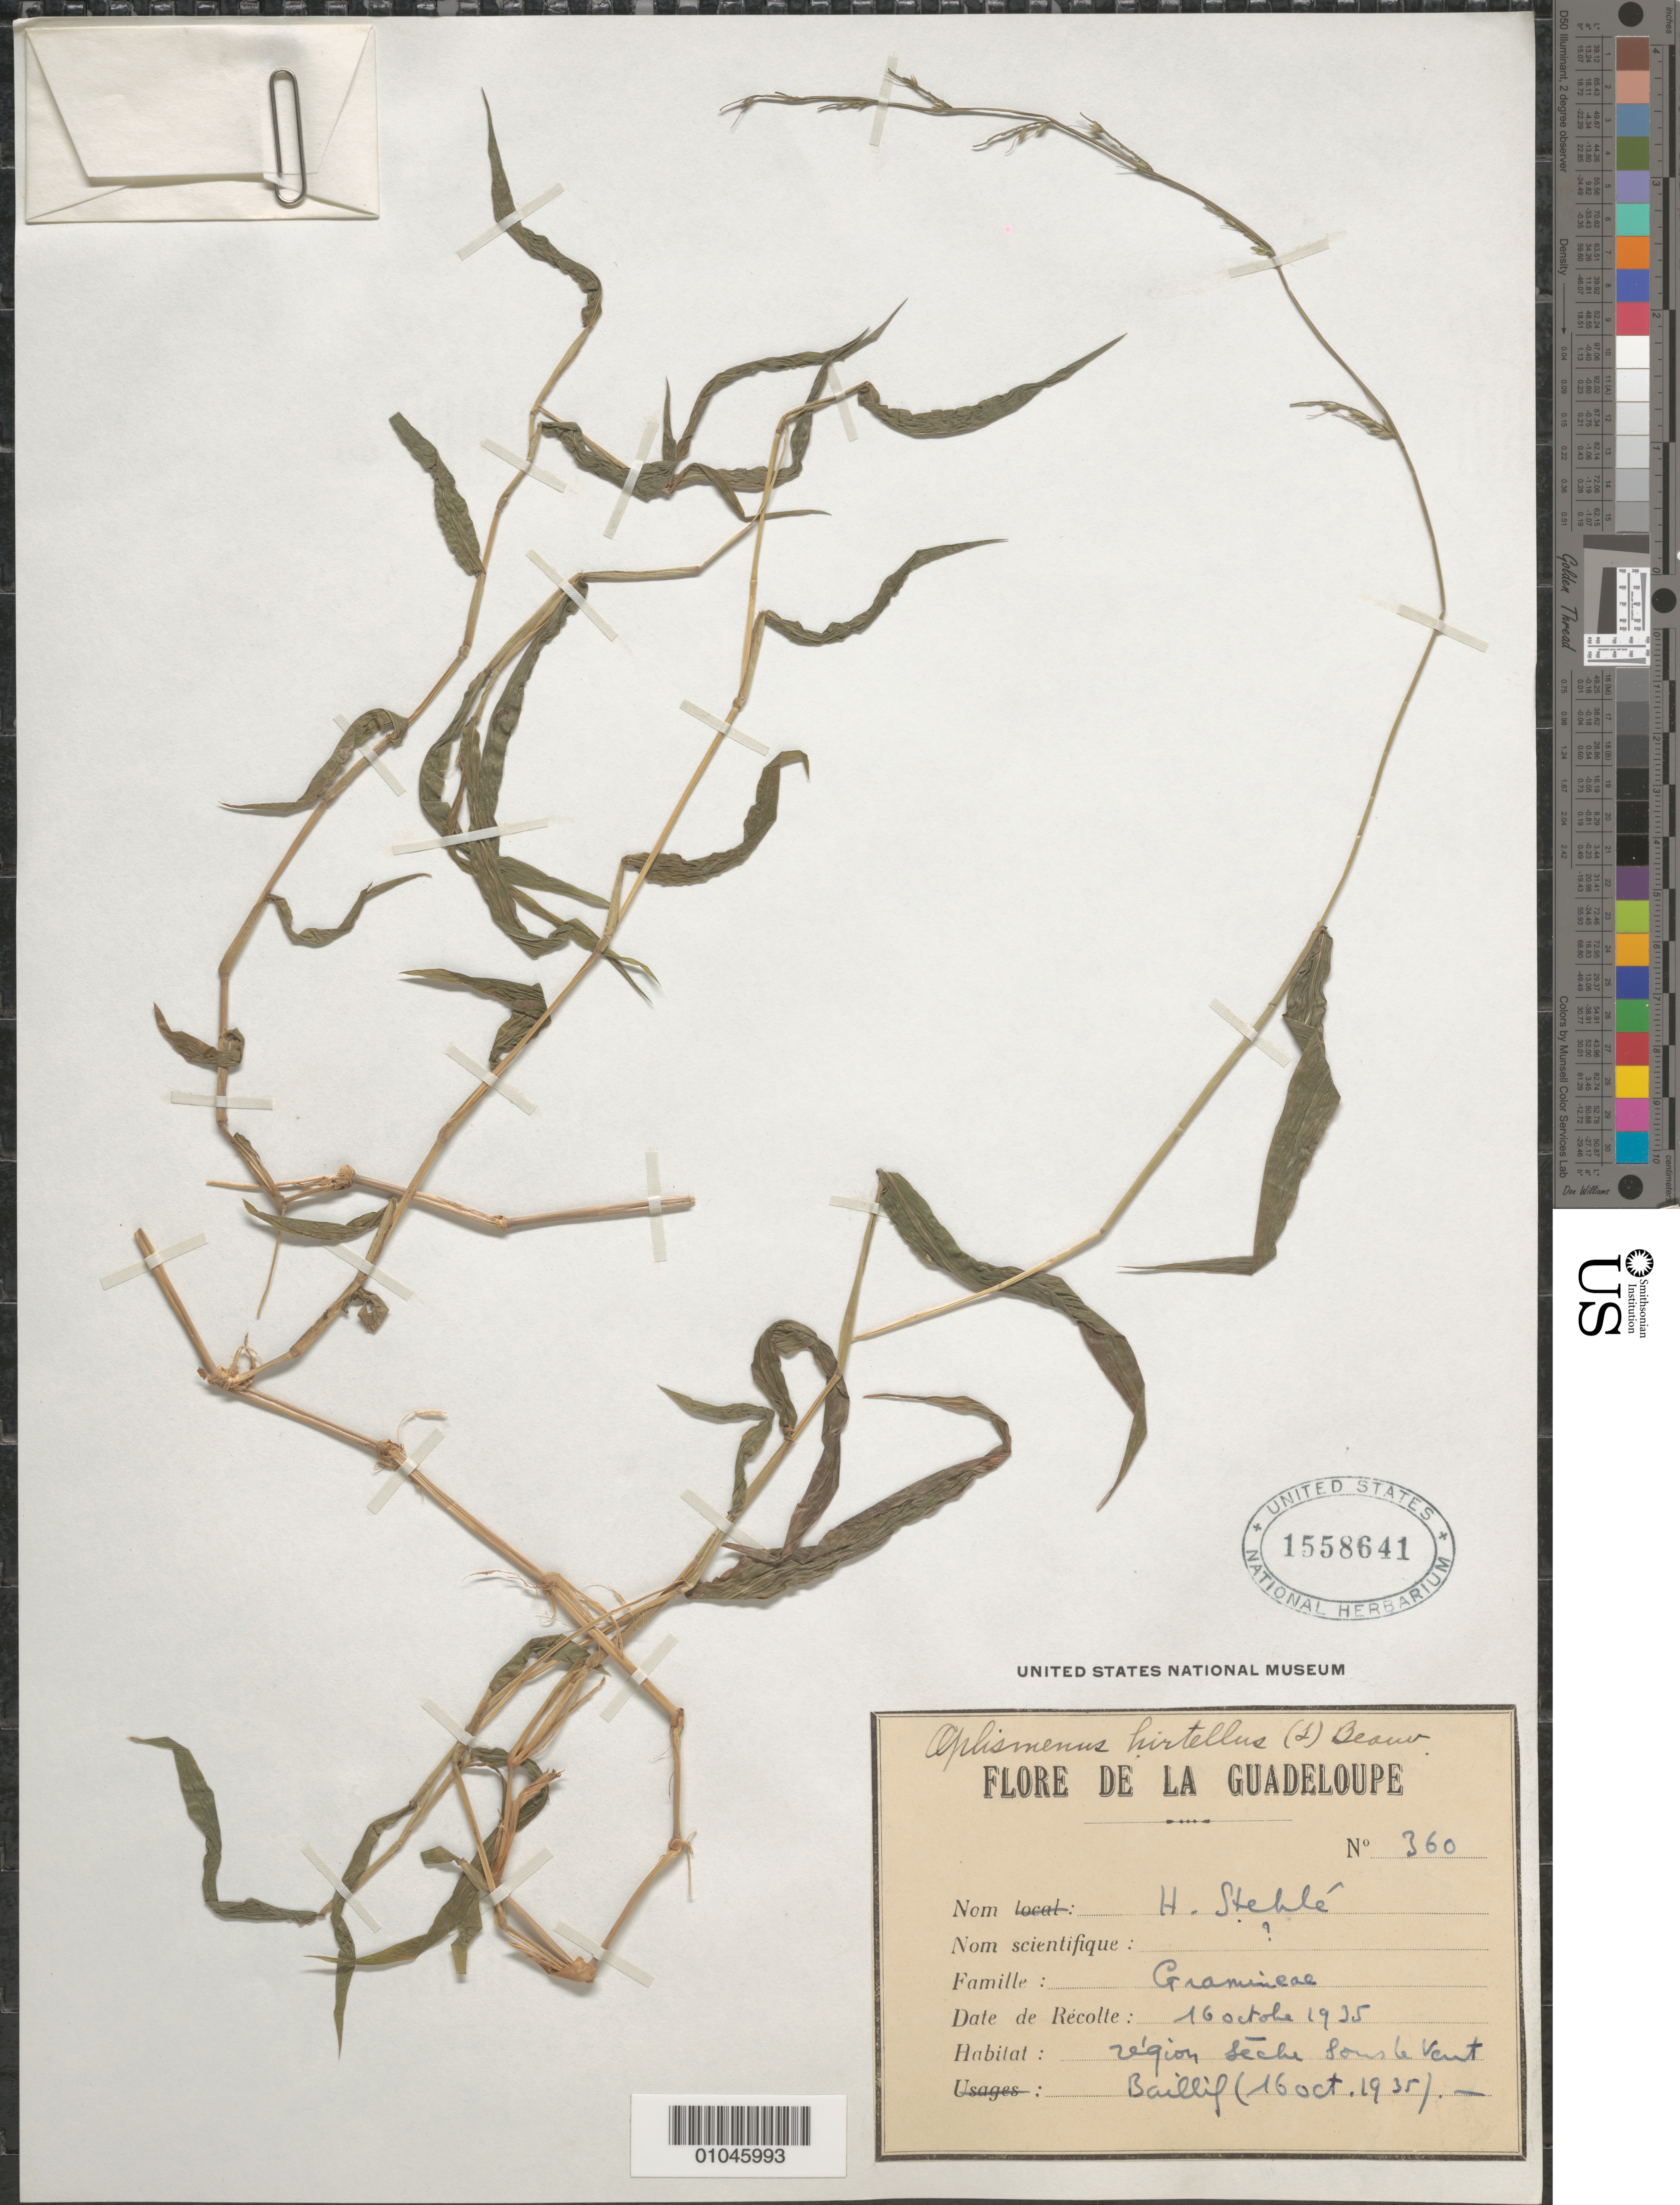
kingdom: Plantae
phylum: Tracheophyta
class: Liliopsida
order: Poales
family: Poaceae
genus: Oplismenus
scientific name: Oplismenus hirtellus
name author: (L.) P. Beauv.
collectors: H. Stehlé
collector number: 360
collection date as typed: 16 Oct 1935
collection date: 1935-10-16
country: Guadeloupe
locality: Bailly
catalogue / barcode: US 1558641